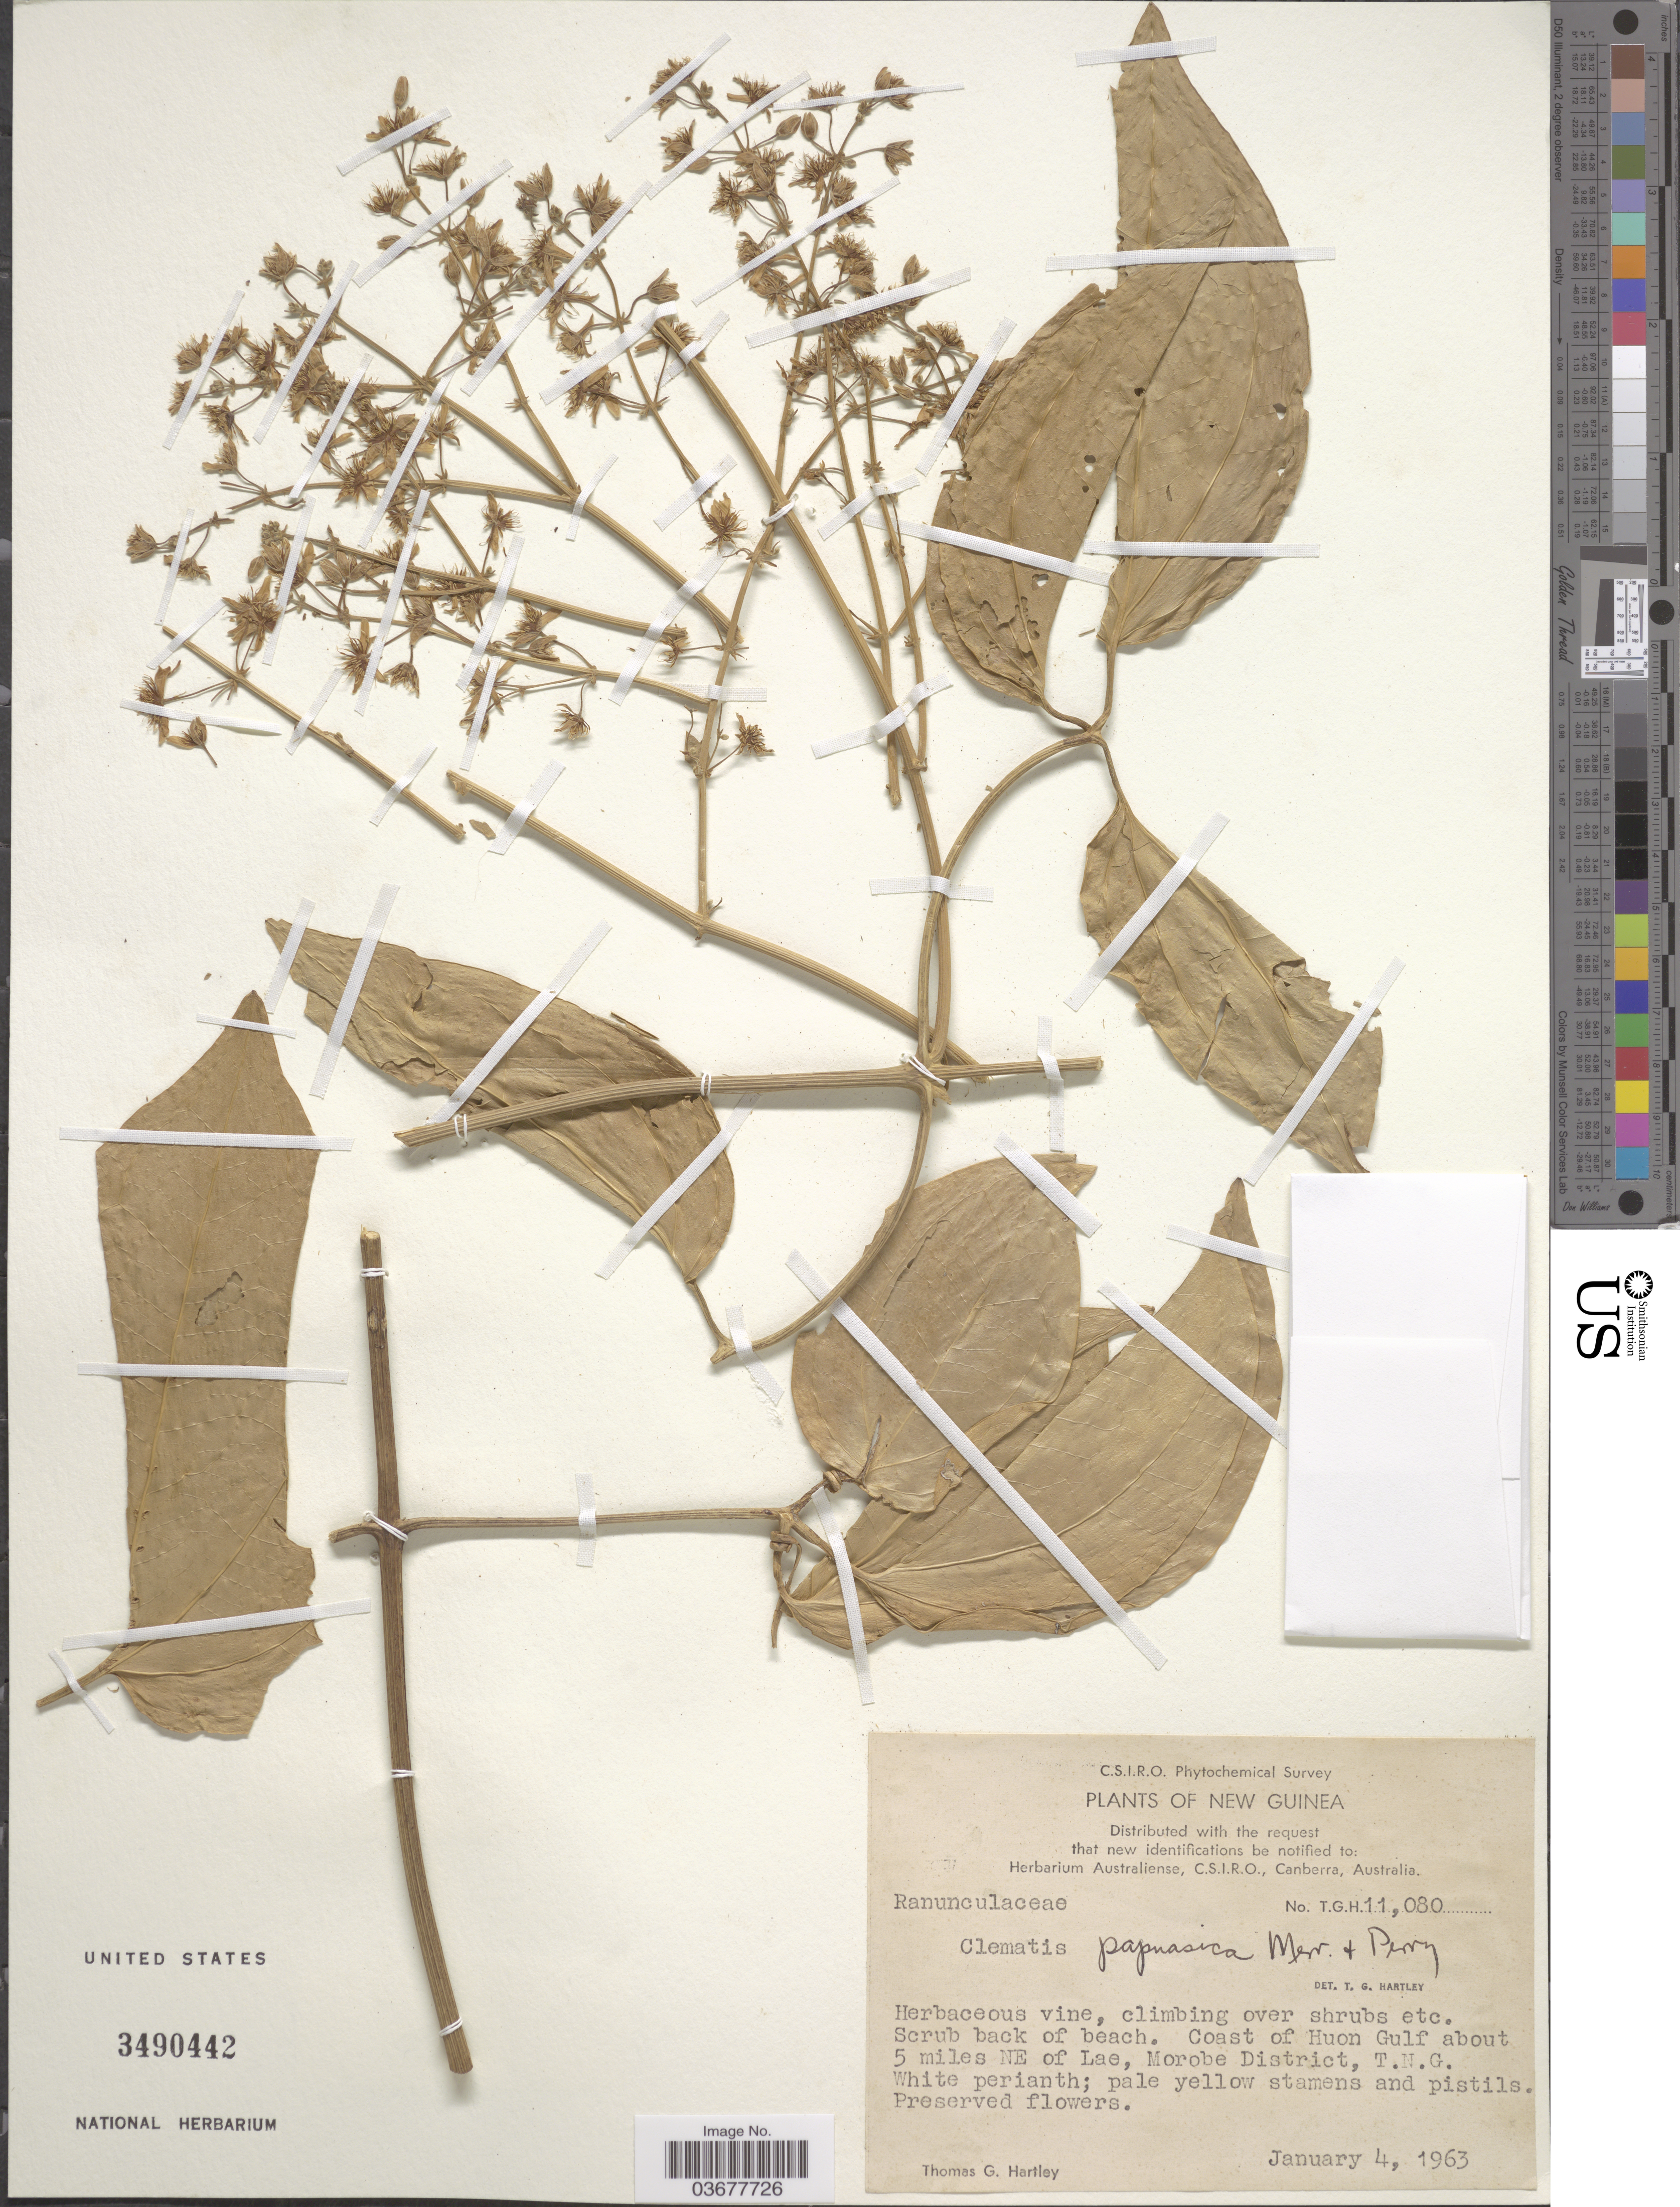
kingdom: Plantae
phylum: Tracheophyta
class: Magnoliopsida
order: Ranunculales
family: Ranunculaceae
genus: Clematis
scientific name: Clematis papuasica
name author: Merr. & L.M. Perry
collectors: T. G. Hartley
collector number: TGH11080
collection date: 1963-01-04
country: Papua New Guinea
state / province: Morobe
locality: New Guinea. Coast of Huon Gulf about 5 miles NE of Lae, Morobe District, T.N.G.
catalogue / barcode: US 3490442